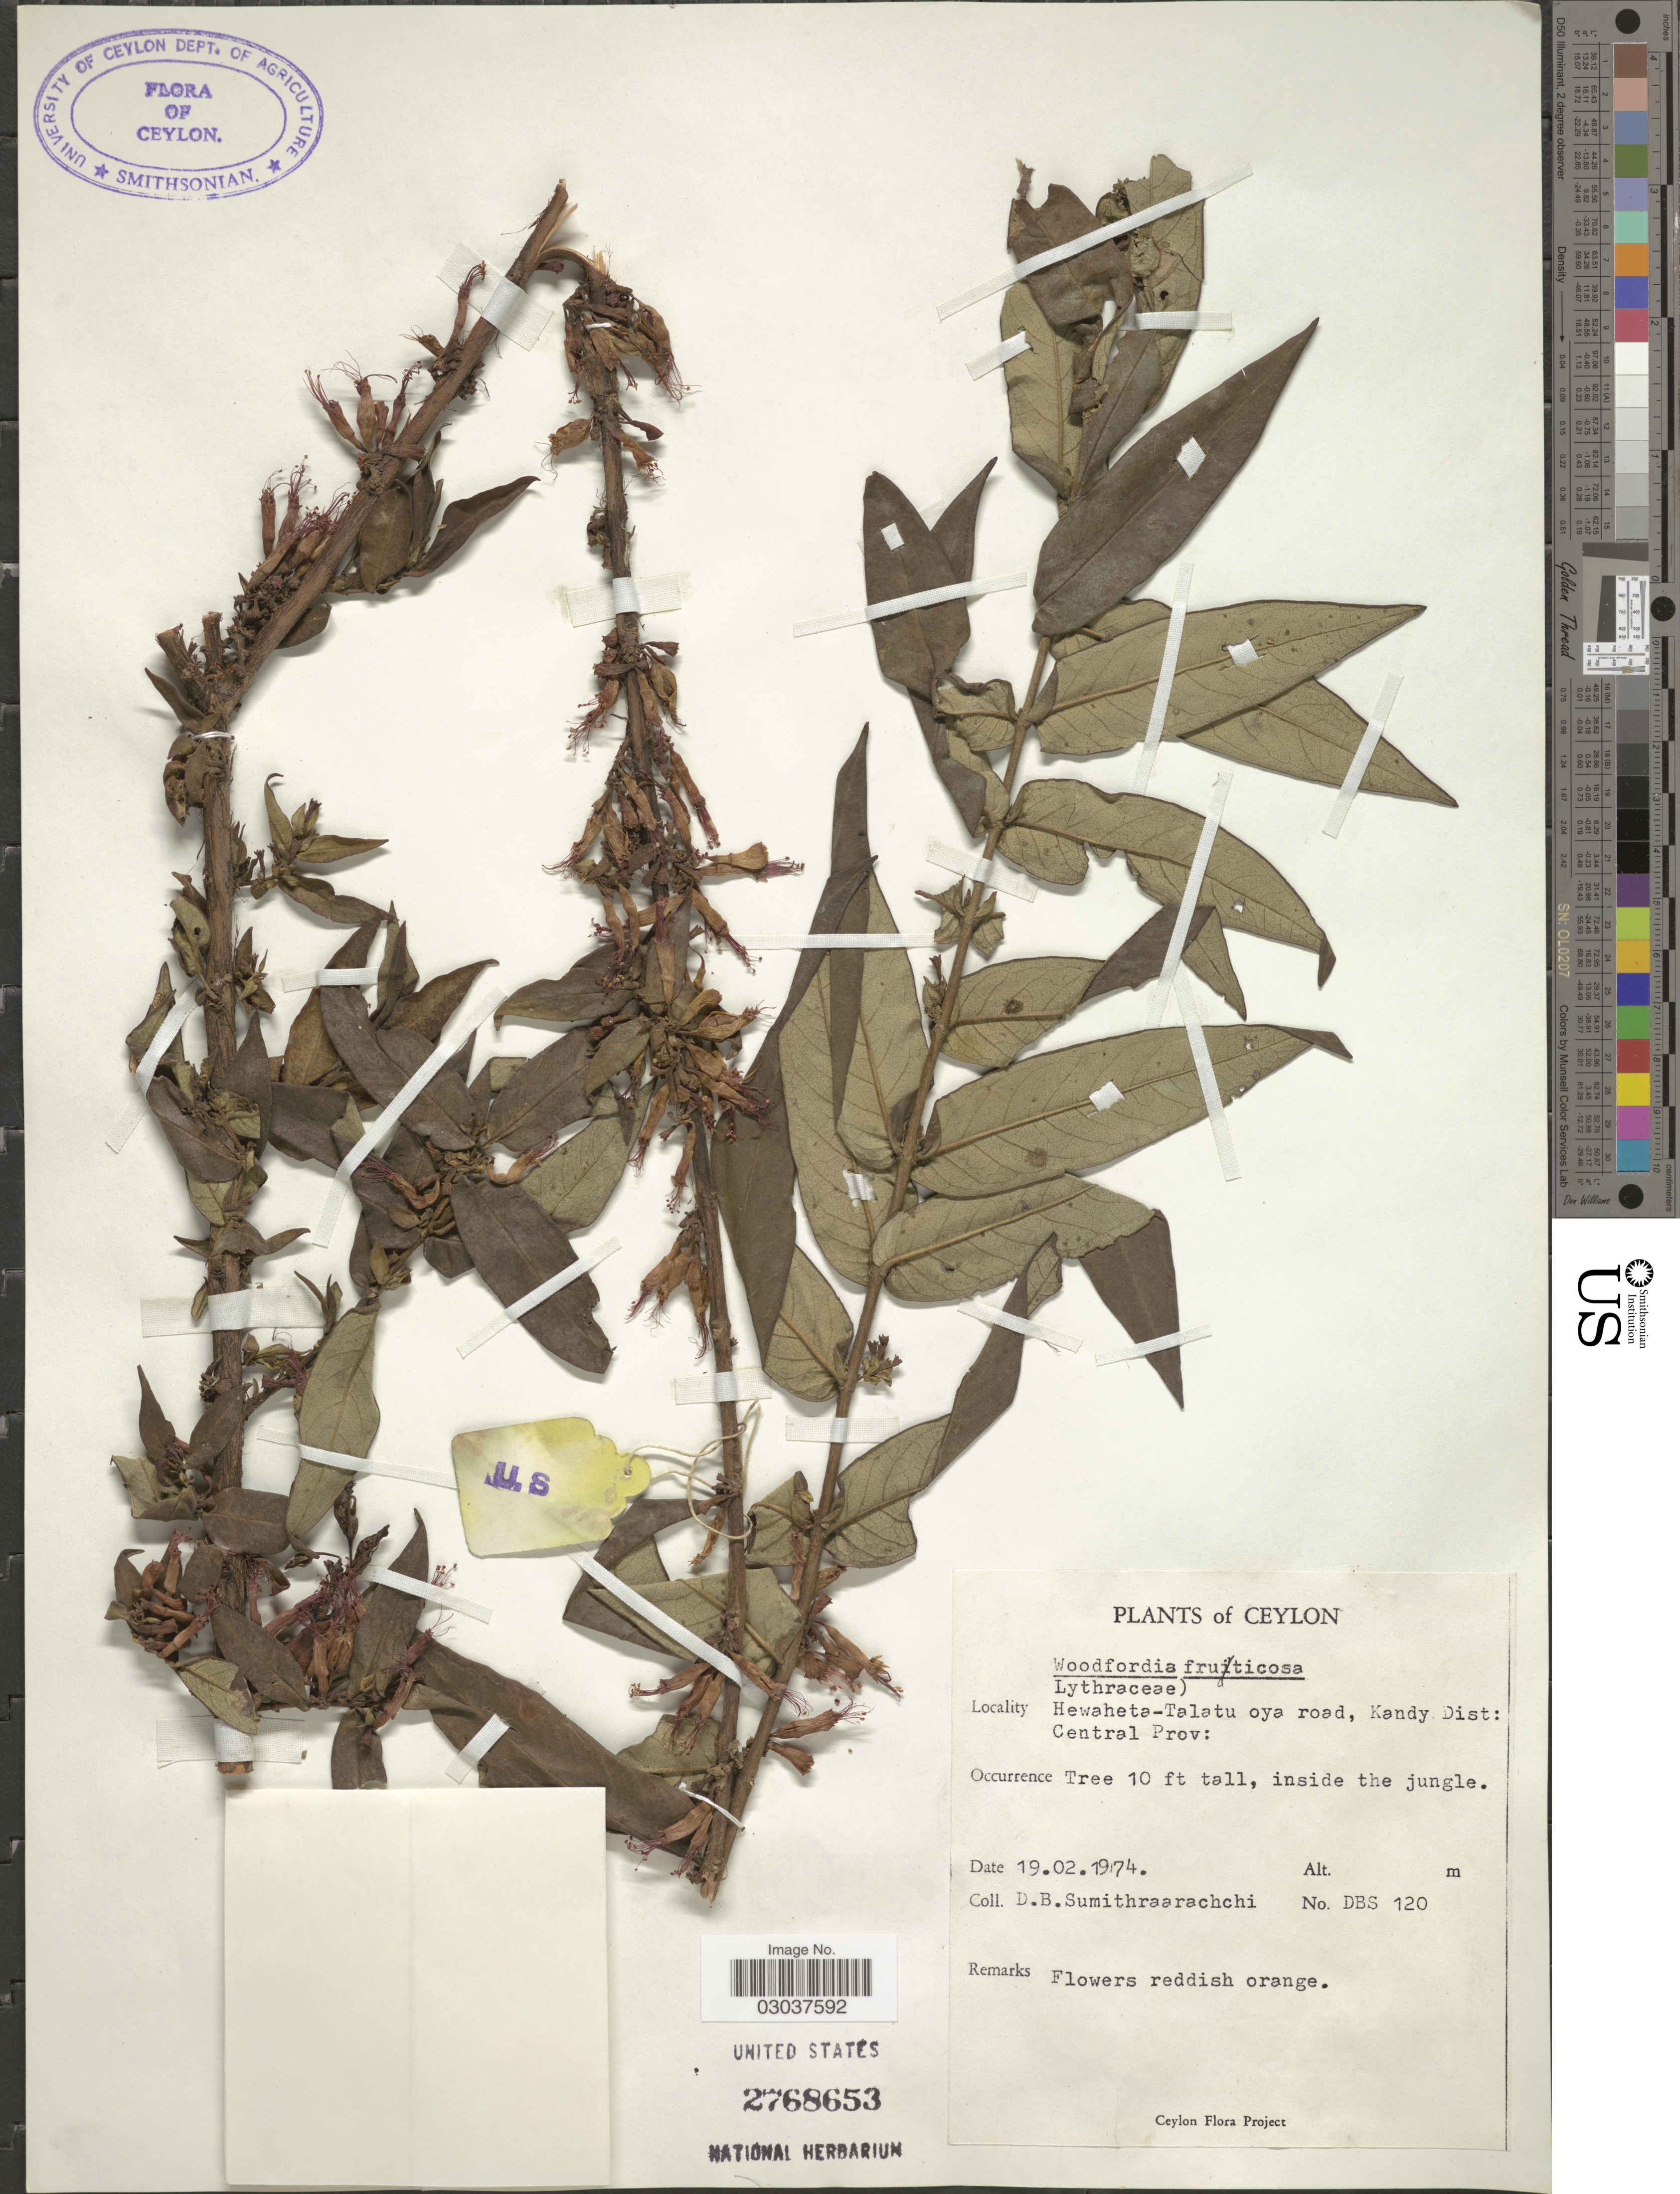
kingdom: Plantae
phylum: Tracheophyta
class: Magnoliopsida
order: Myrtales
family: Lythraceae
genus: Woodfordia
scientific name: Woodfordia fruticosa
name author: (L.) Kurz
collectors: D. B. Sumithraarachchi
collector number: DBS120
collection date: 1974-02-19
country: Sri Lanka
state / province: Central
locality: Ceylon. Hewaheta-Talatu oya road, Kandy Dist: Central Prov.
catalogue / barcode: US 2768653